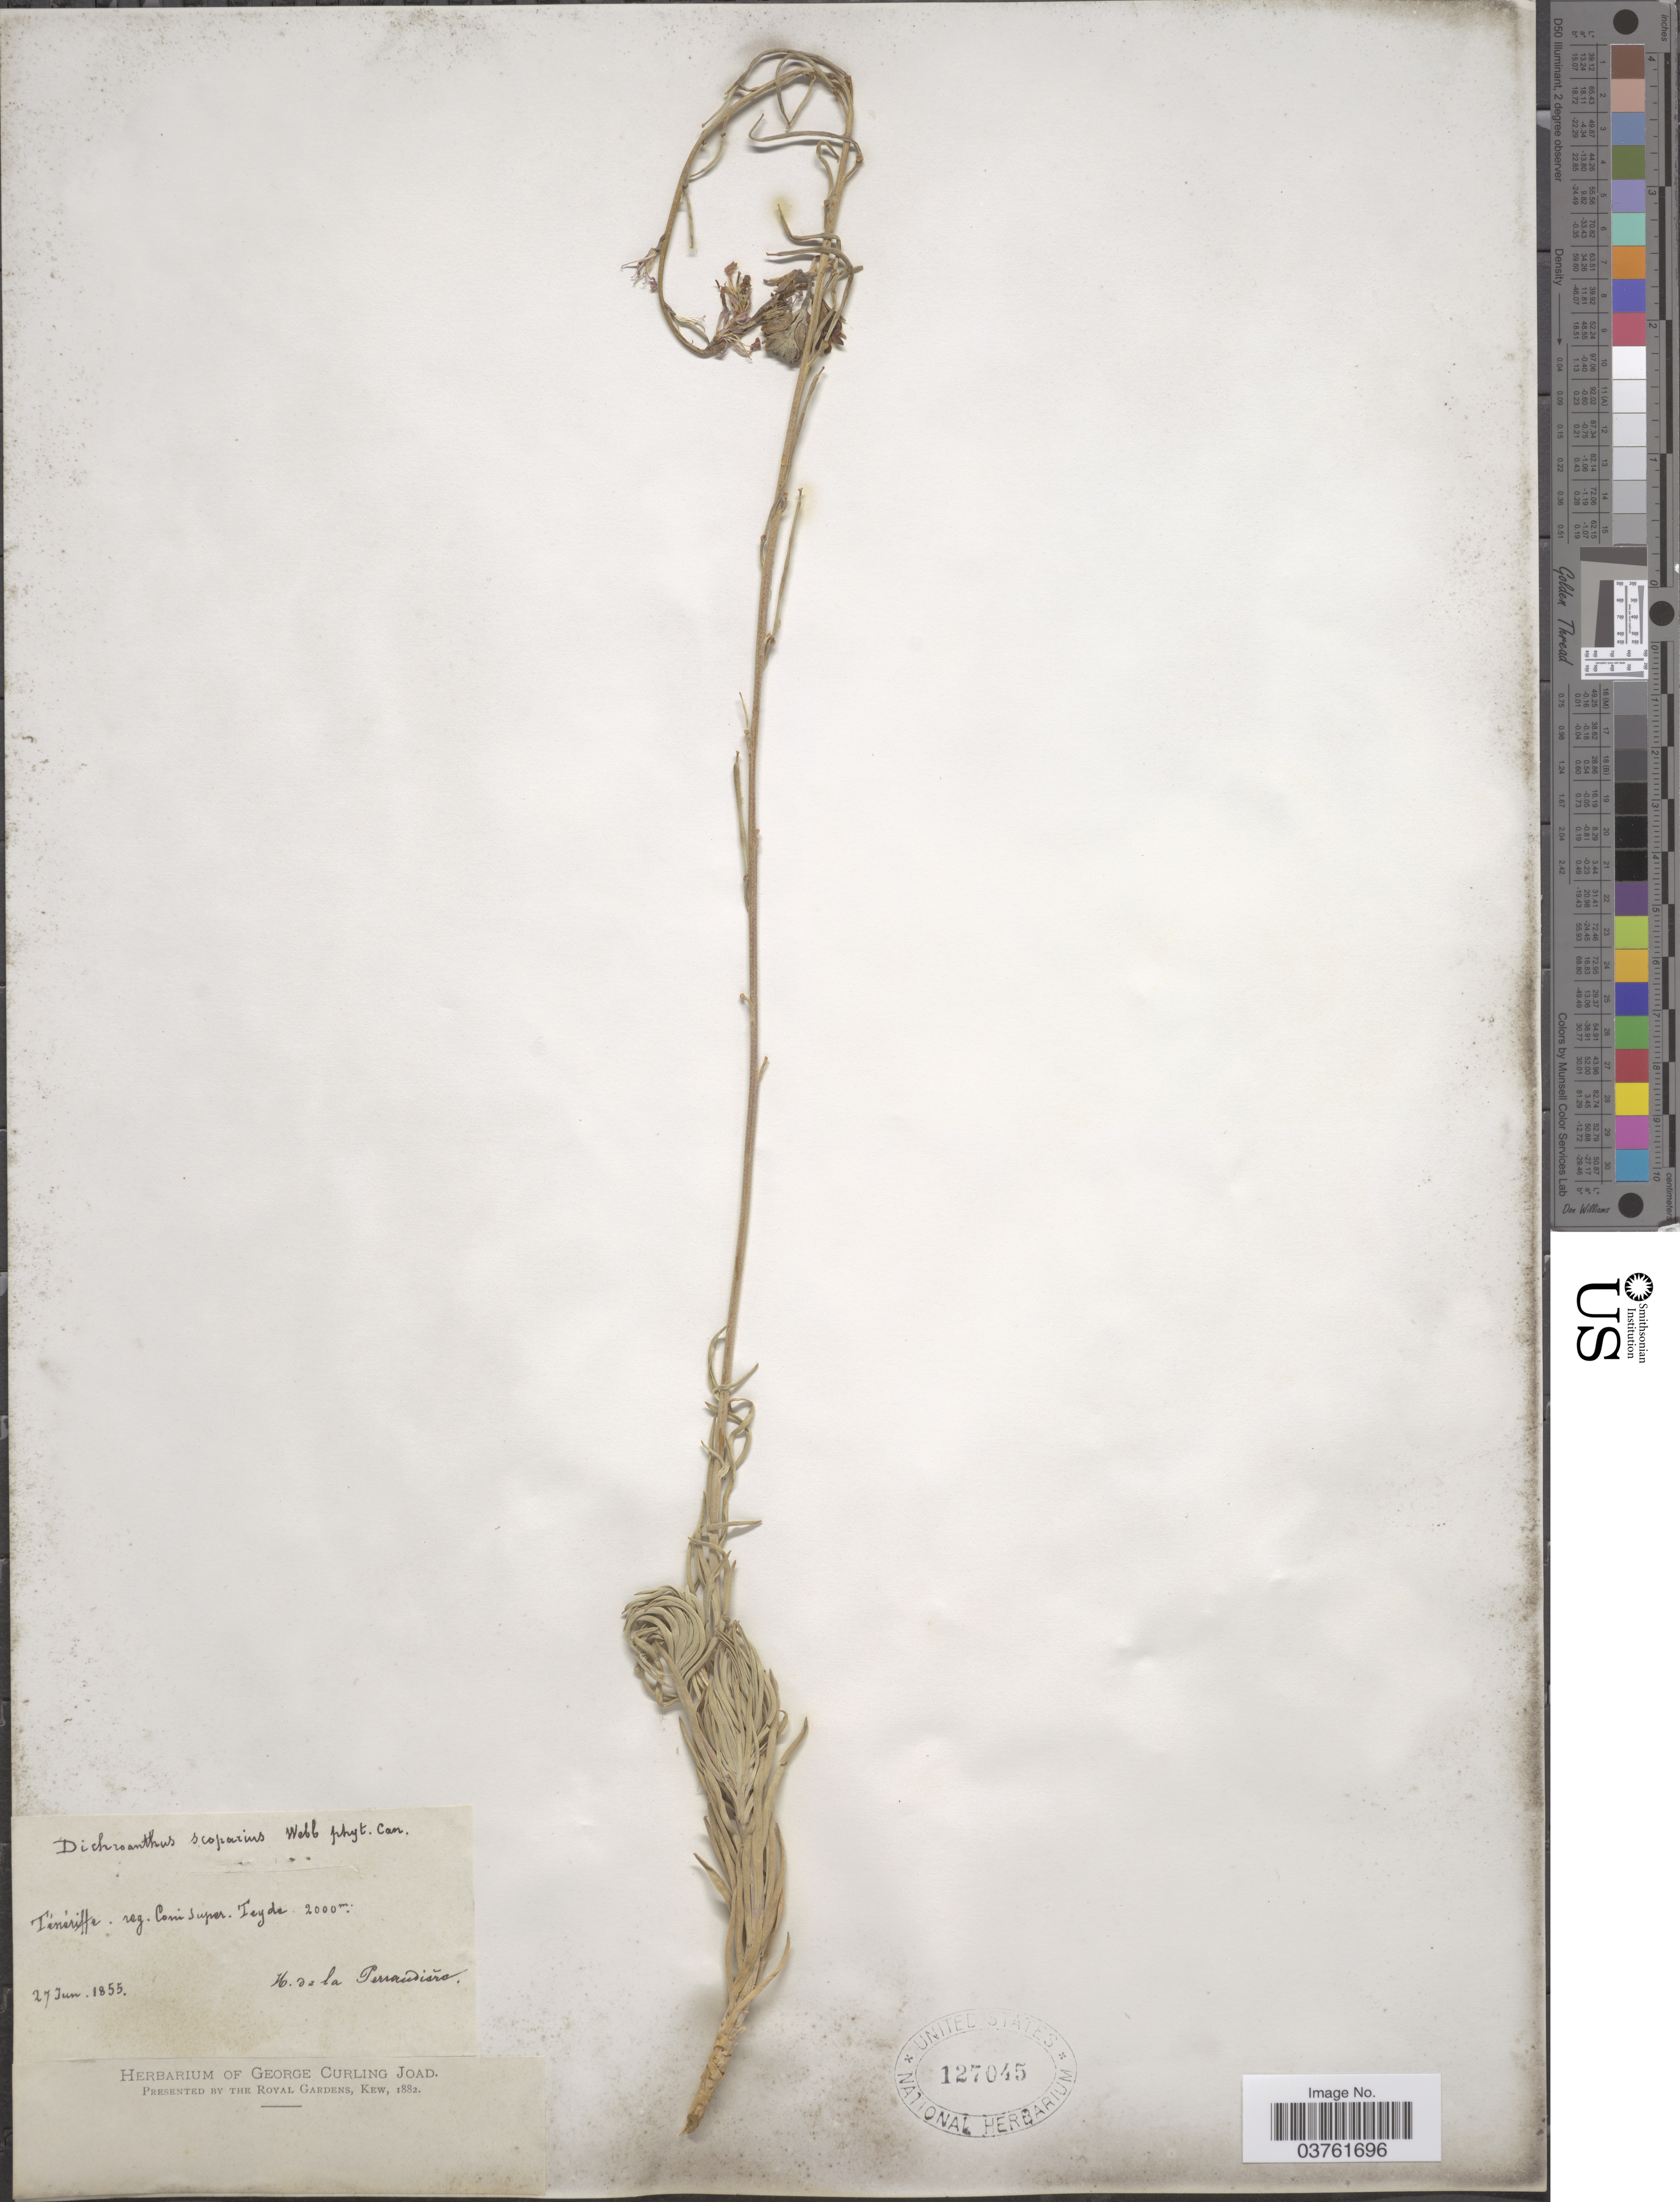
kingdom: Plantae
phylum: Tracheophyta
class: Magnoliopsida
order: Brassicales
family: Brassicaceae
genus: Cheiranthus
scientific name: Cheiranthus scoparius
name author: Brouss. ex Willd.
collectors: H. de la Perraudière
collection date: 1855-06-27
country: Spain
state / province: Canarias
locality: Ténériffe. reg. Coni super. Teyde. (Teide)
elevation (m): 2000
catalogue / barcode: US 127045